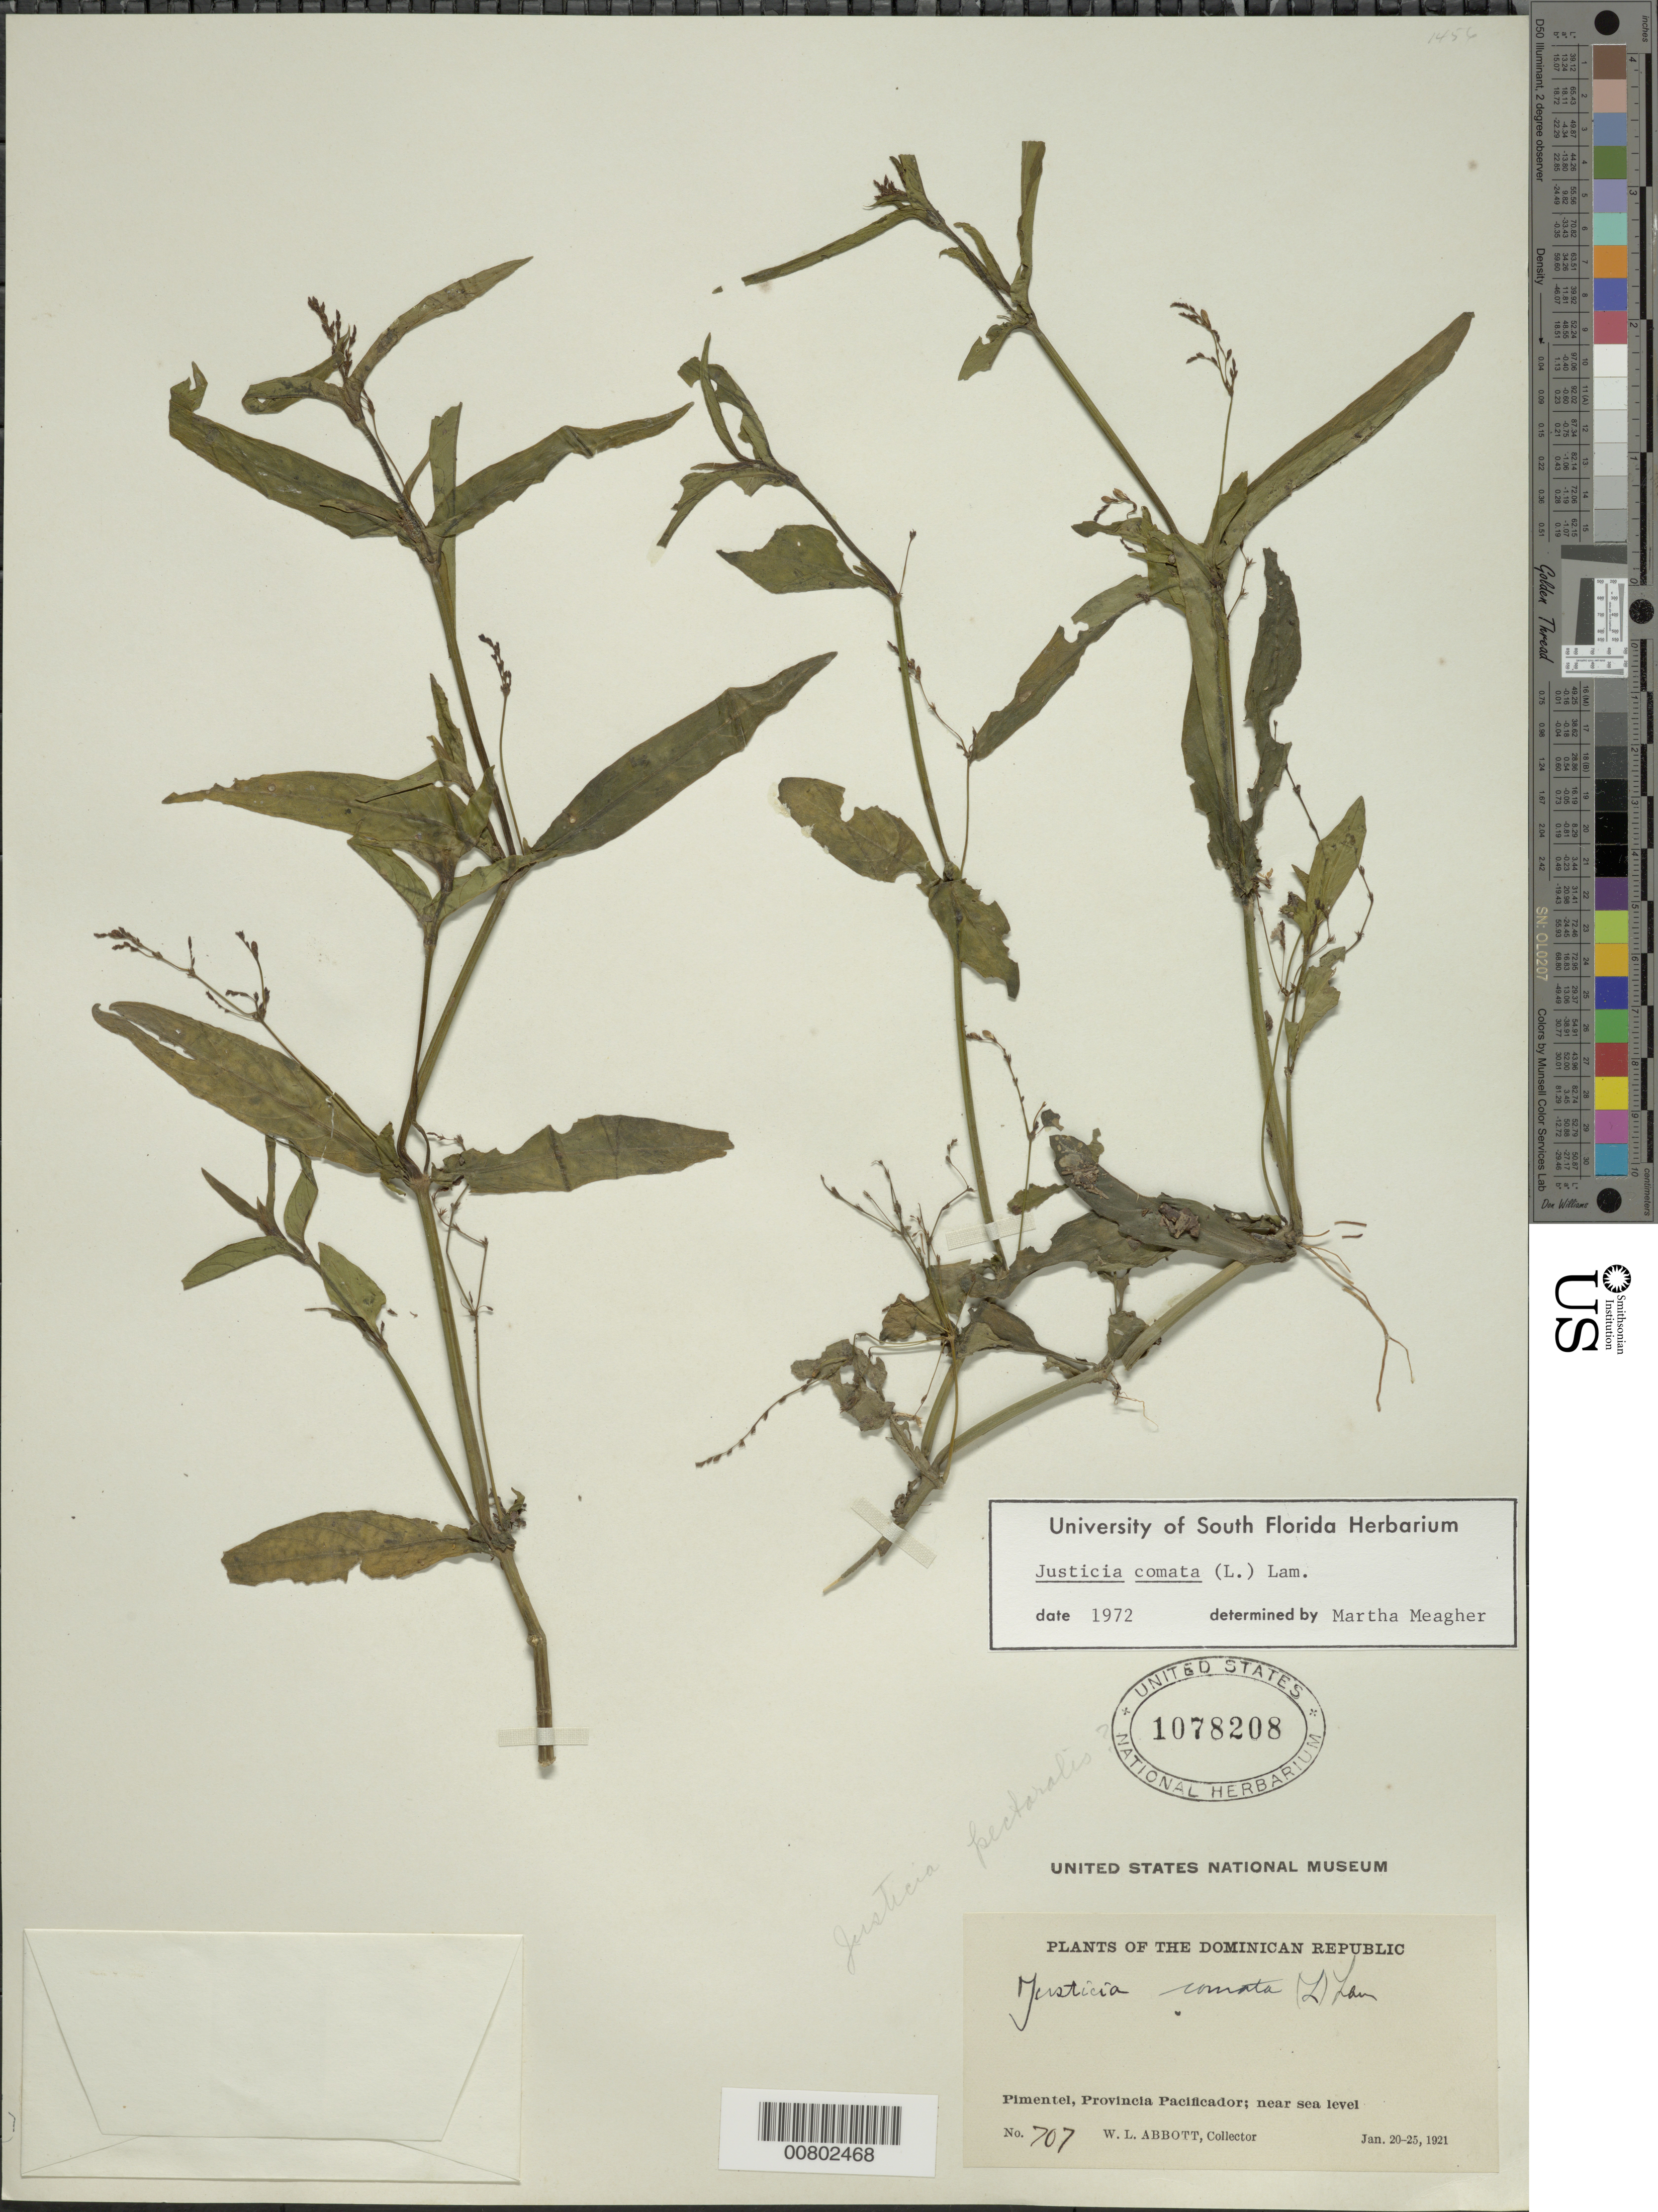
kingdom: Plantae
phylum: Tracheophyta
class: Magnoliopsida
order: Lamiales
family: Acanthaceae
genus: Justicia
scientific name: Justicia comata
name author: (L.) Lam.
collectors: W. L. Abbott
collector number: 707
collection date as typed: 20 Jan 1921 to 25 Jan 1921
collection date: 1921-01-20/1921-01-25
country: Dominican Republic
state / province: Duarte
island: Hispaniola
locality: Pimentel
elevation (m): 0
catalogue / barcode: US 1078208